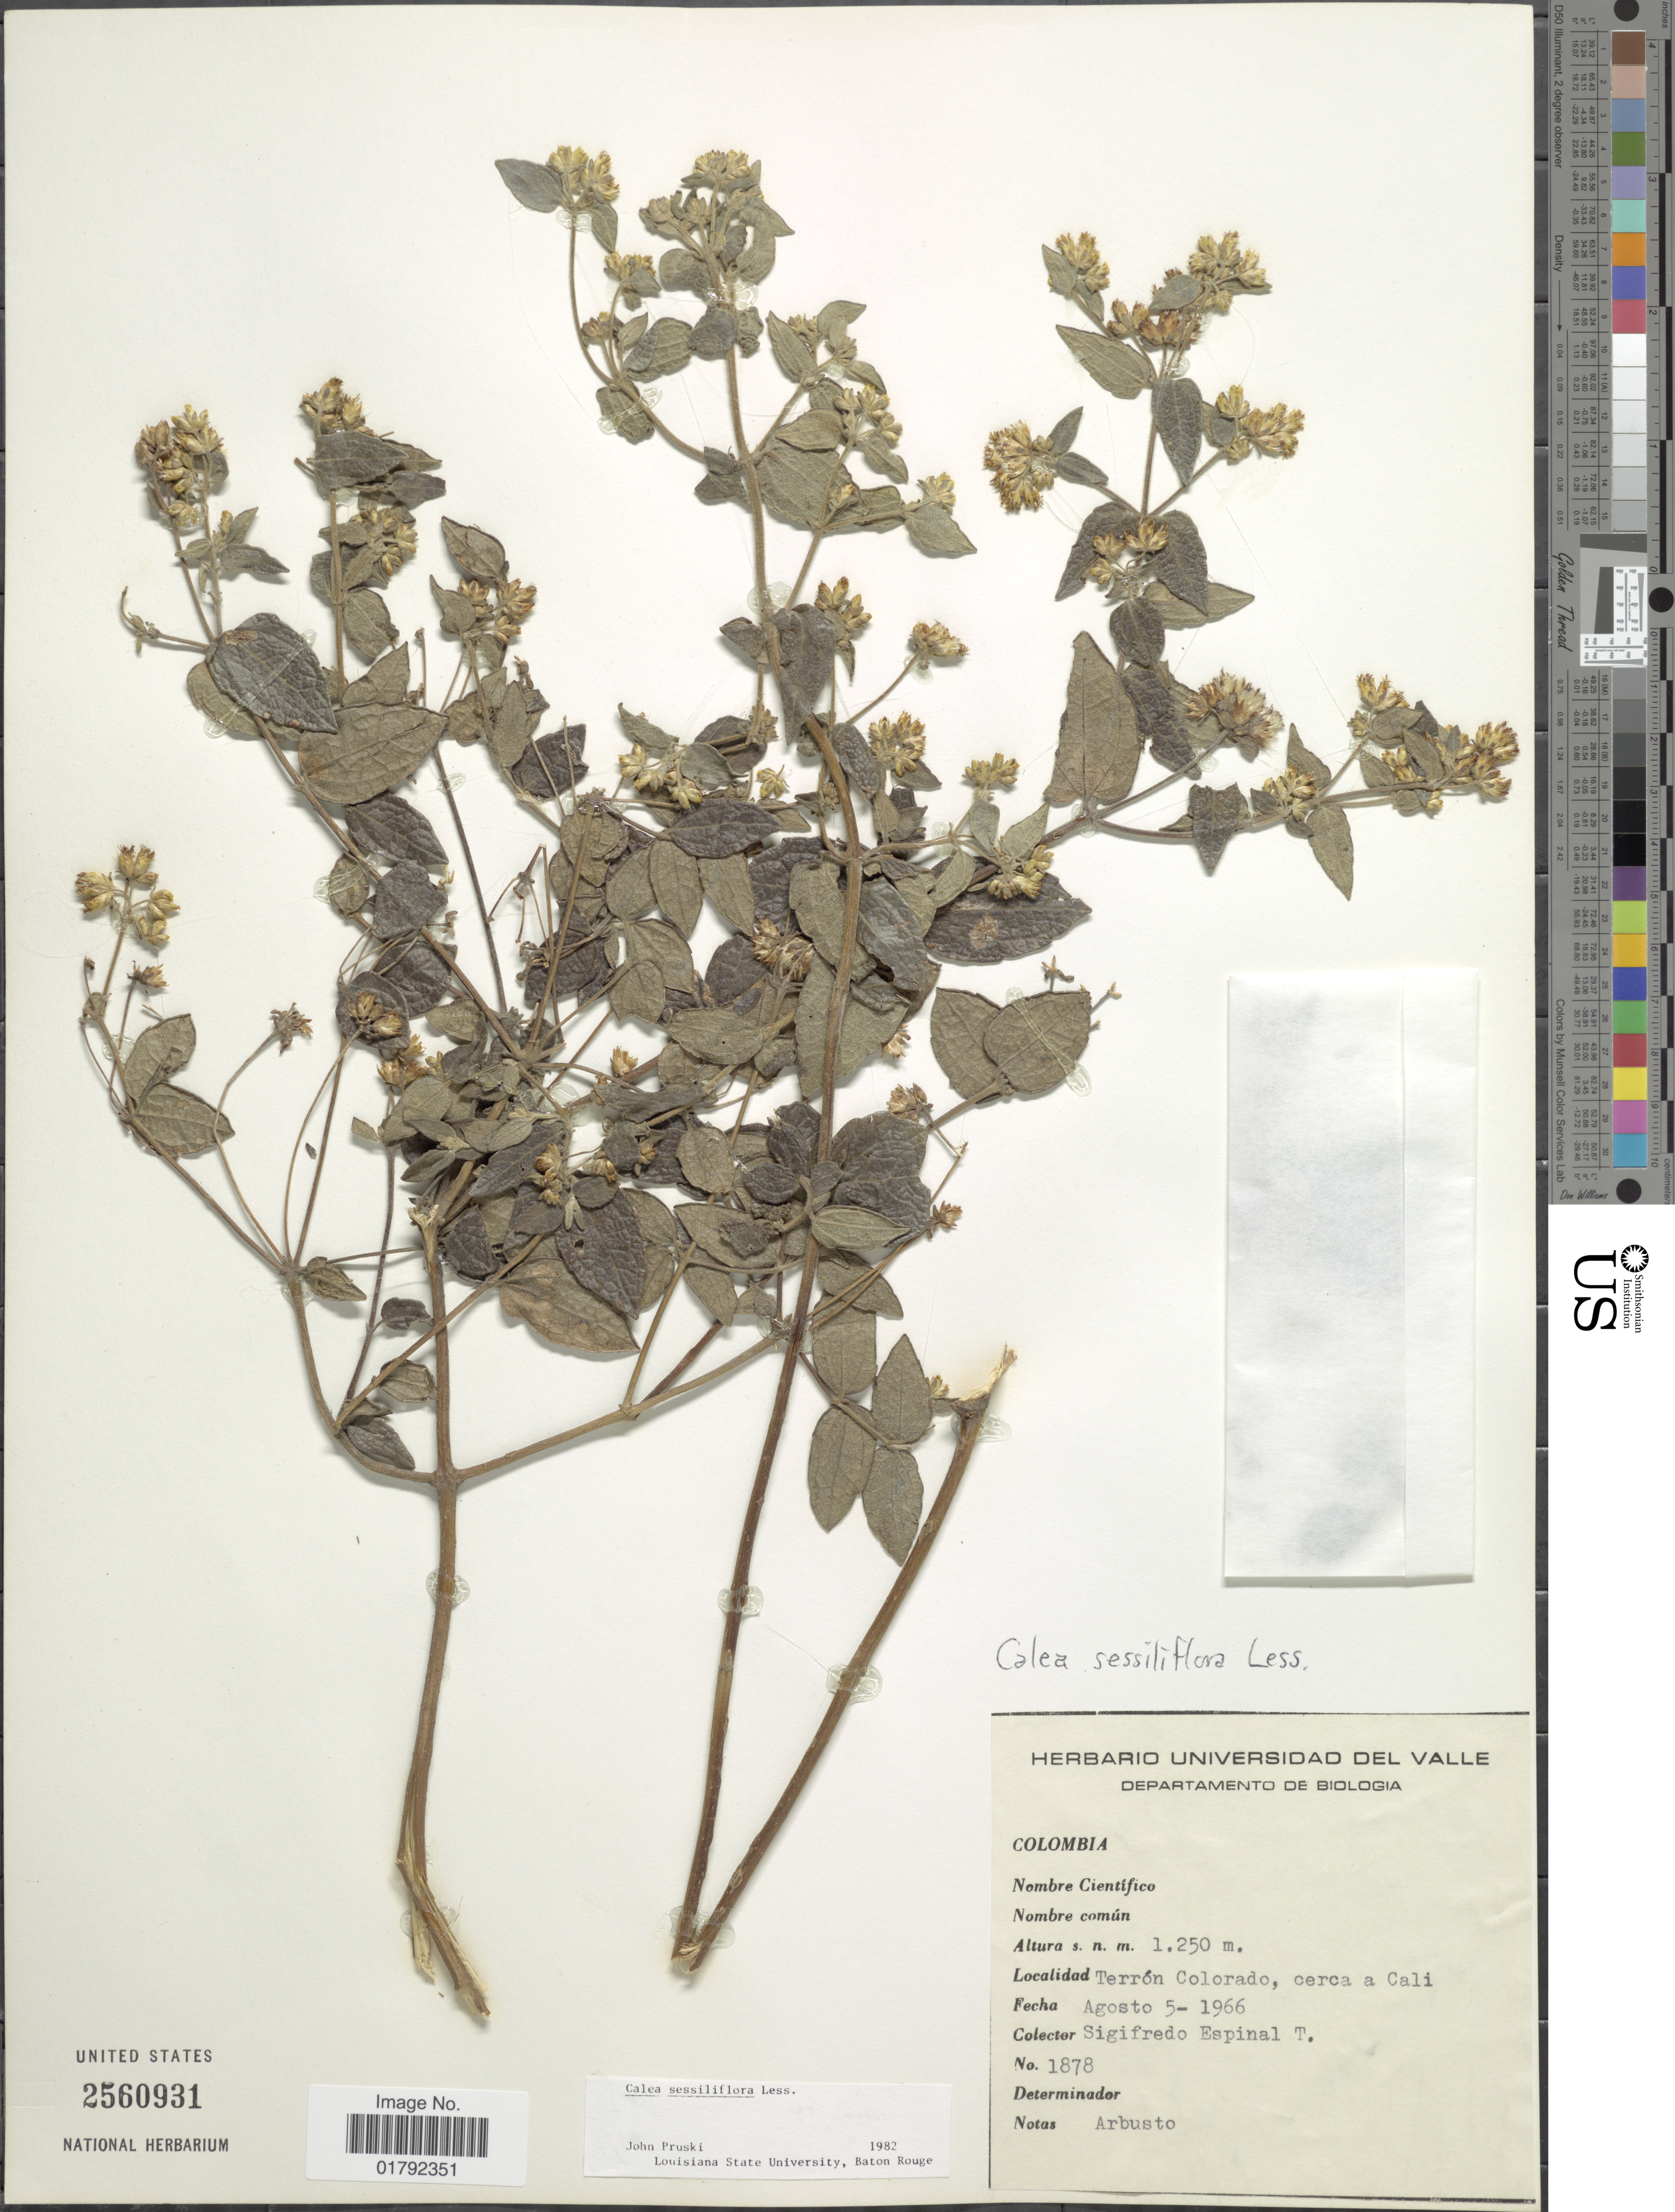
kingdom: Plantae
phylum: Tracheophyta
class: Magnoliopsida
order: Asterales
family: Asteraceae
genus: Calea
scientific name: Calea sessiliflora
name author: Less.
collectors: S. T. Espinal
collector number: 1878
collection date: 1966-08-05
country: Colombia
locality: Terron Colorado, cerca a Cali.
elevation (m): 1250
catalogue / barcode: US 2560931